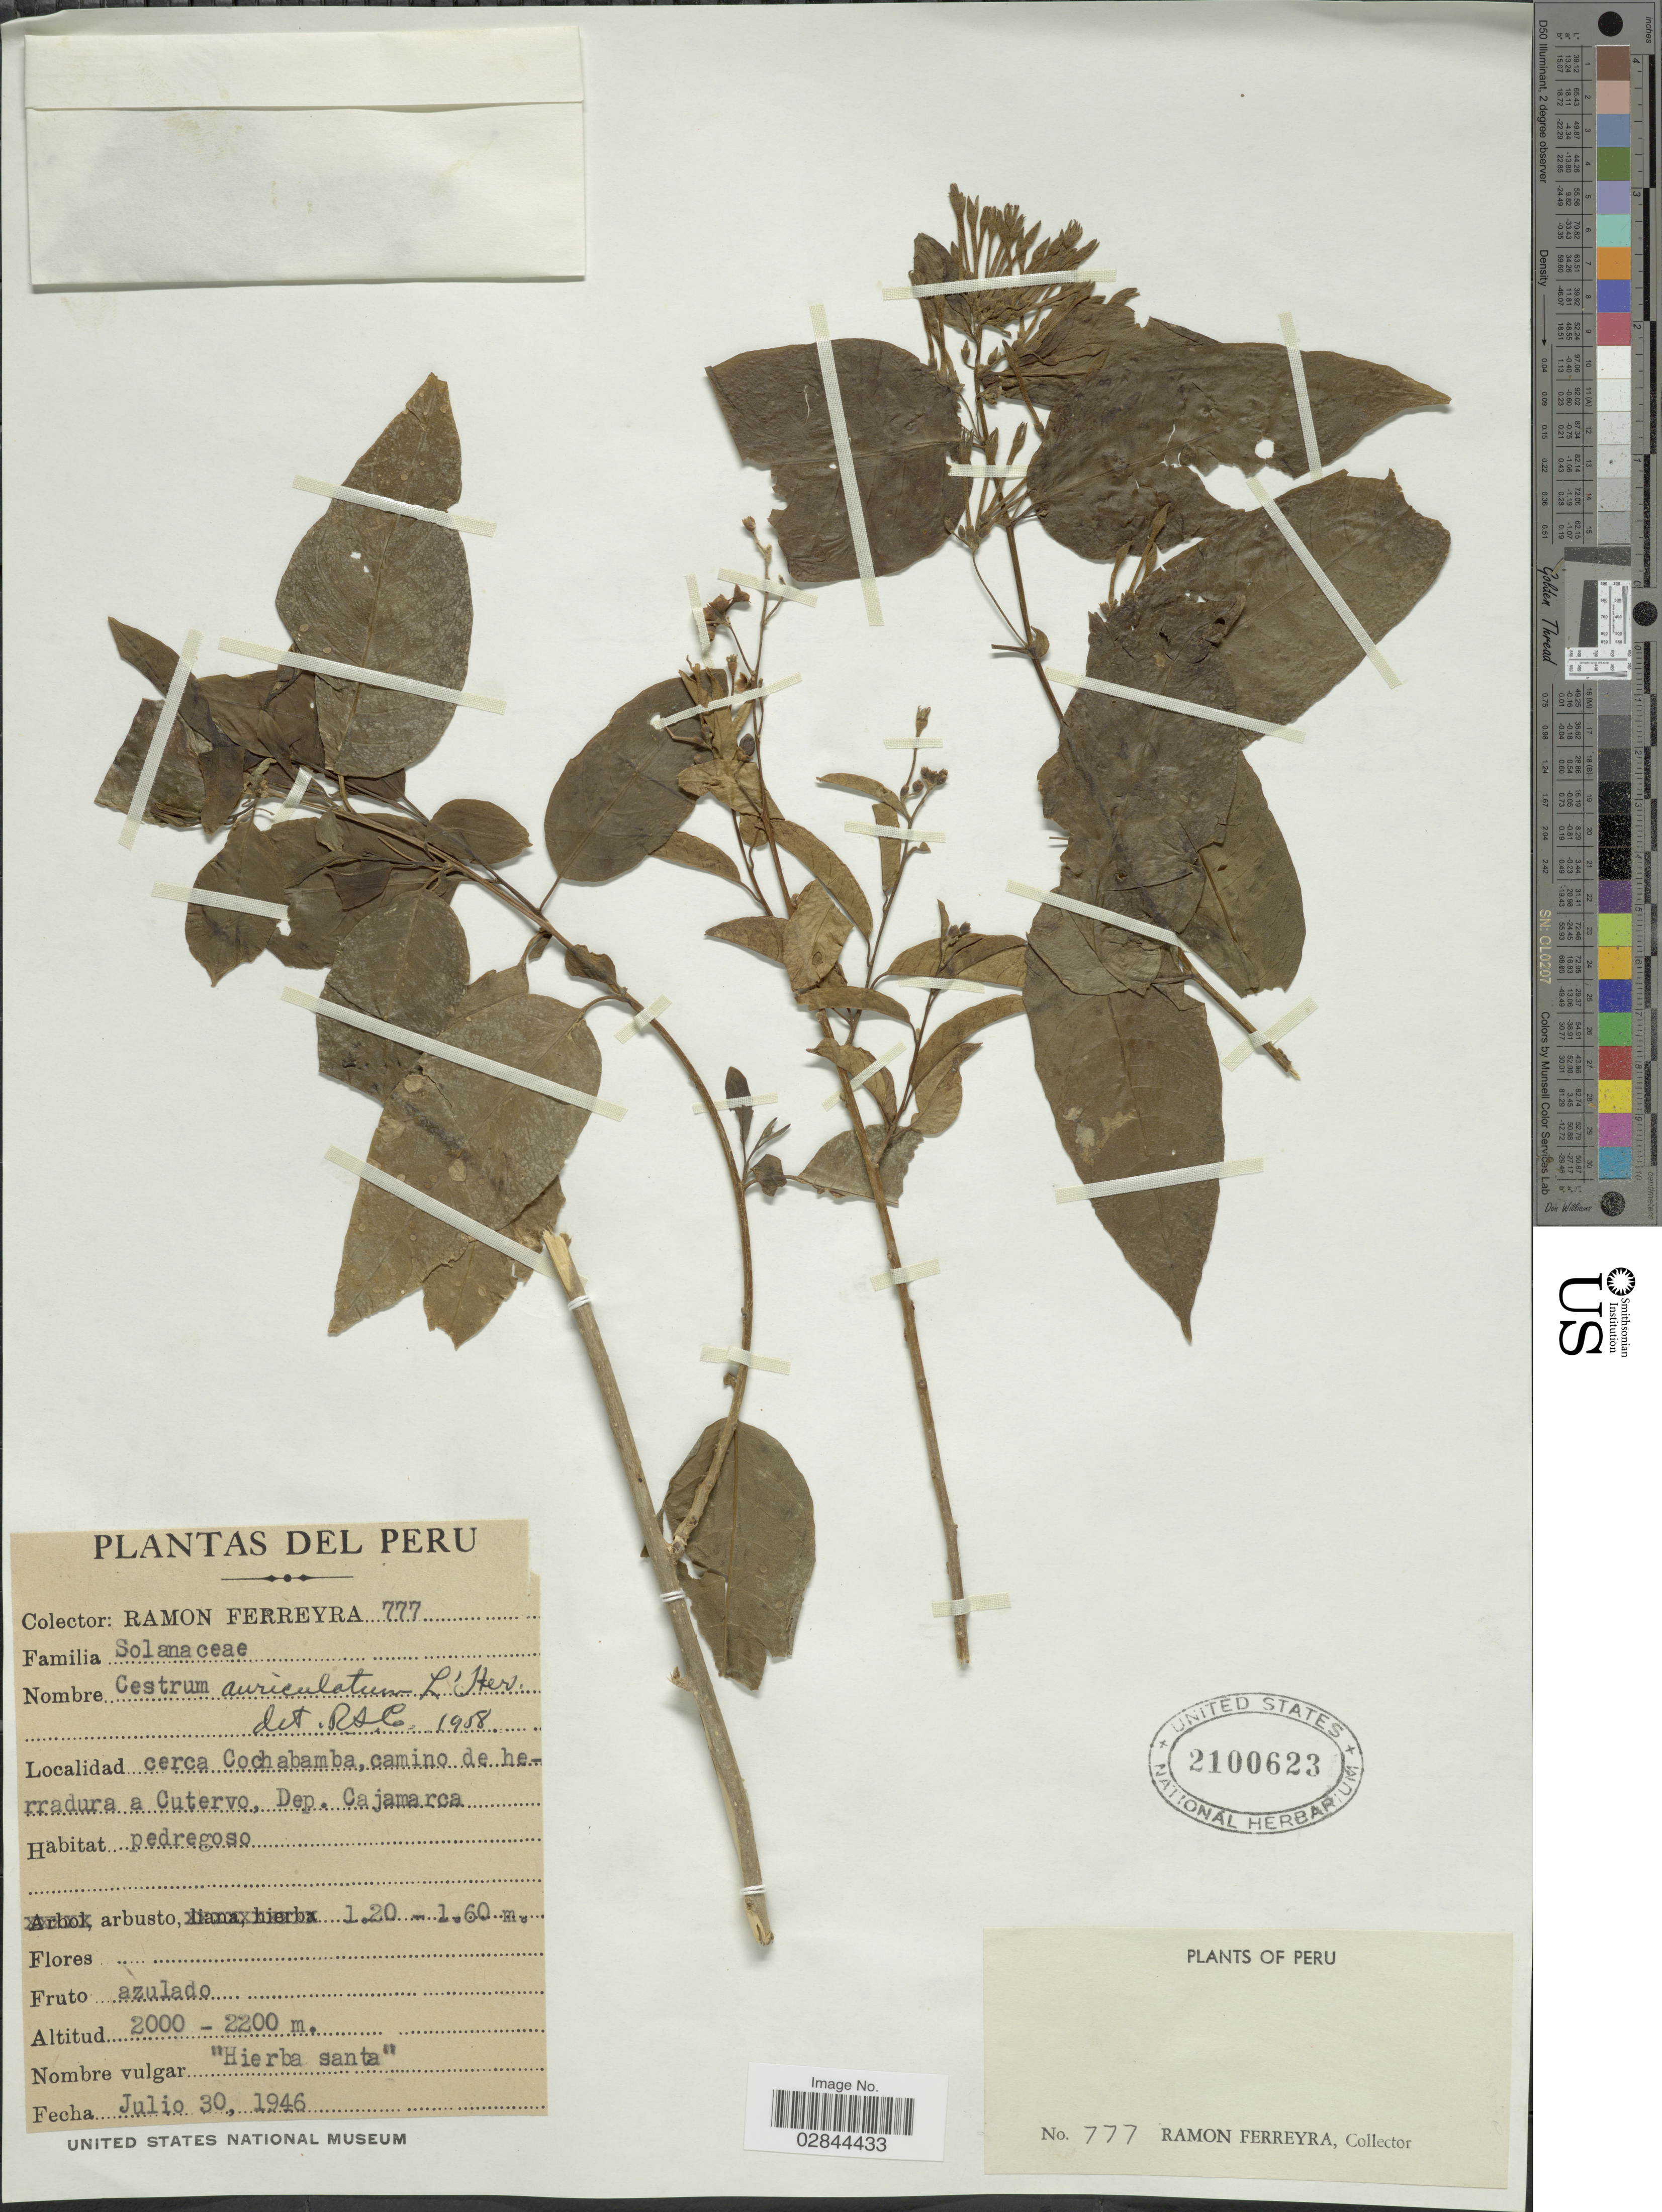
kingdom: Plantae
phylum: Tracheophyta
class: Magnoliopsida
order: Solanales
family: Solanaceae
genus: Cestrum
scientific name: Cestrum auriculatum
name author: L'Hér.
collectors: R. A. Ferreyra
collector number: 777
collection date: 1946-07-30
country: Peru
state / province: Cajamarca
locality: Cerca Cochabamba, camino de herradura a Cutervo, Dep. Cajamarca.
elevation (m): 2000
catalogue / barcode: US 2100623